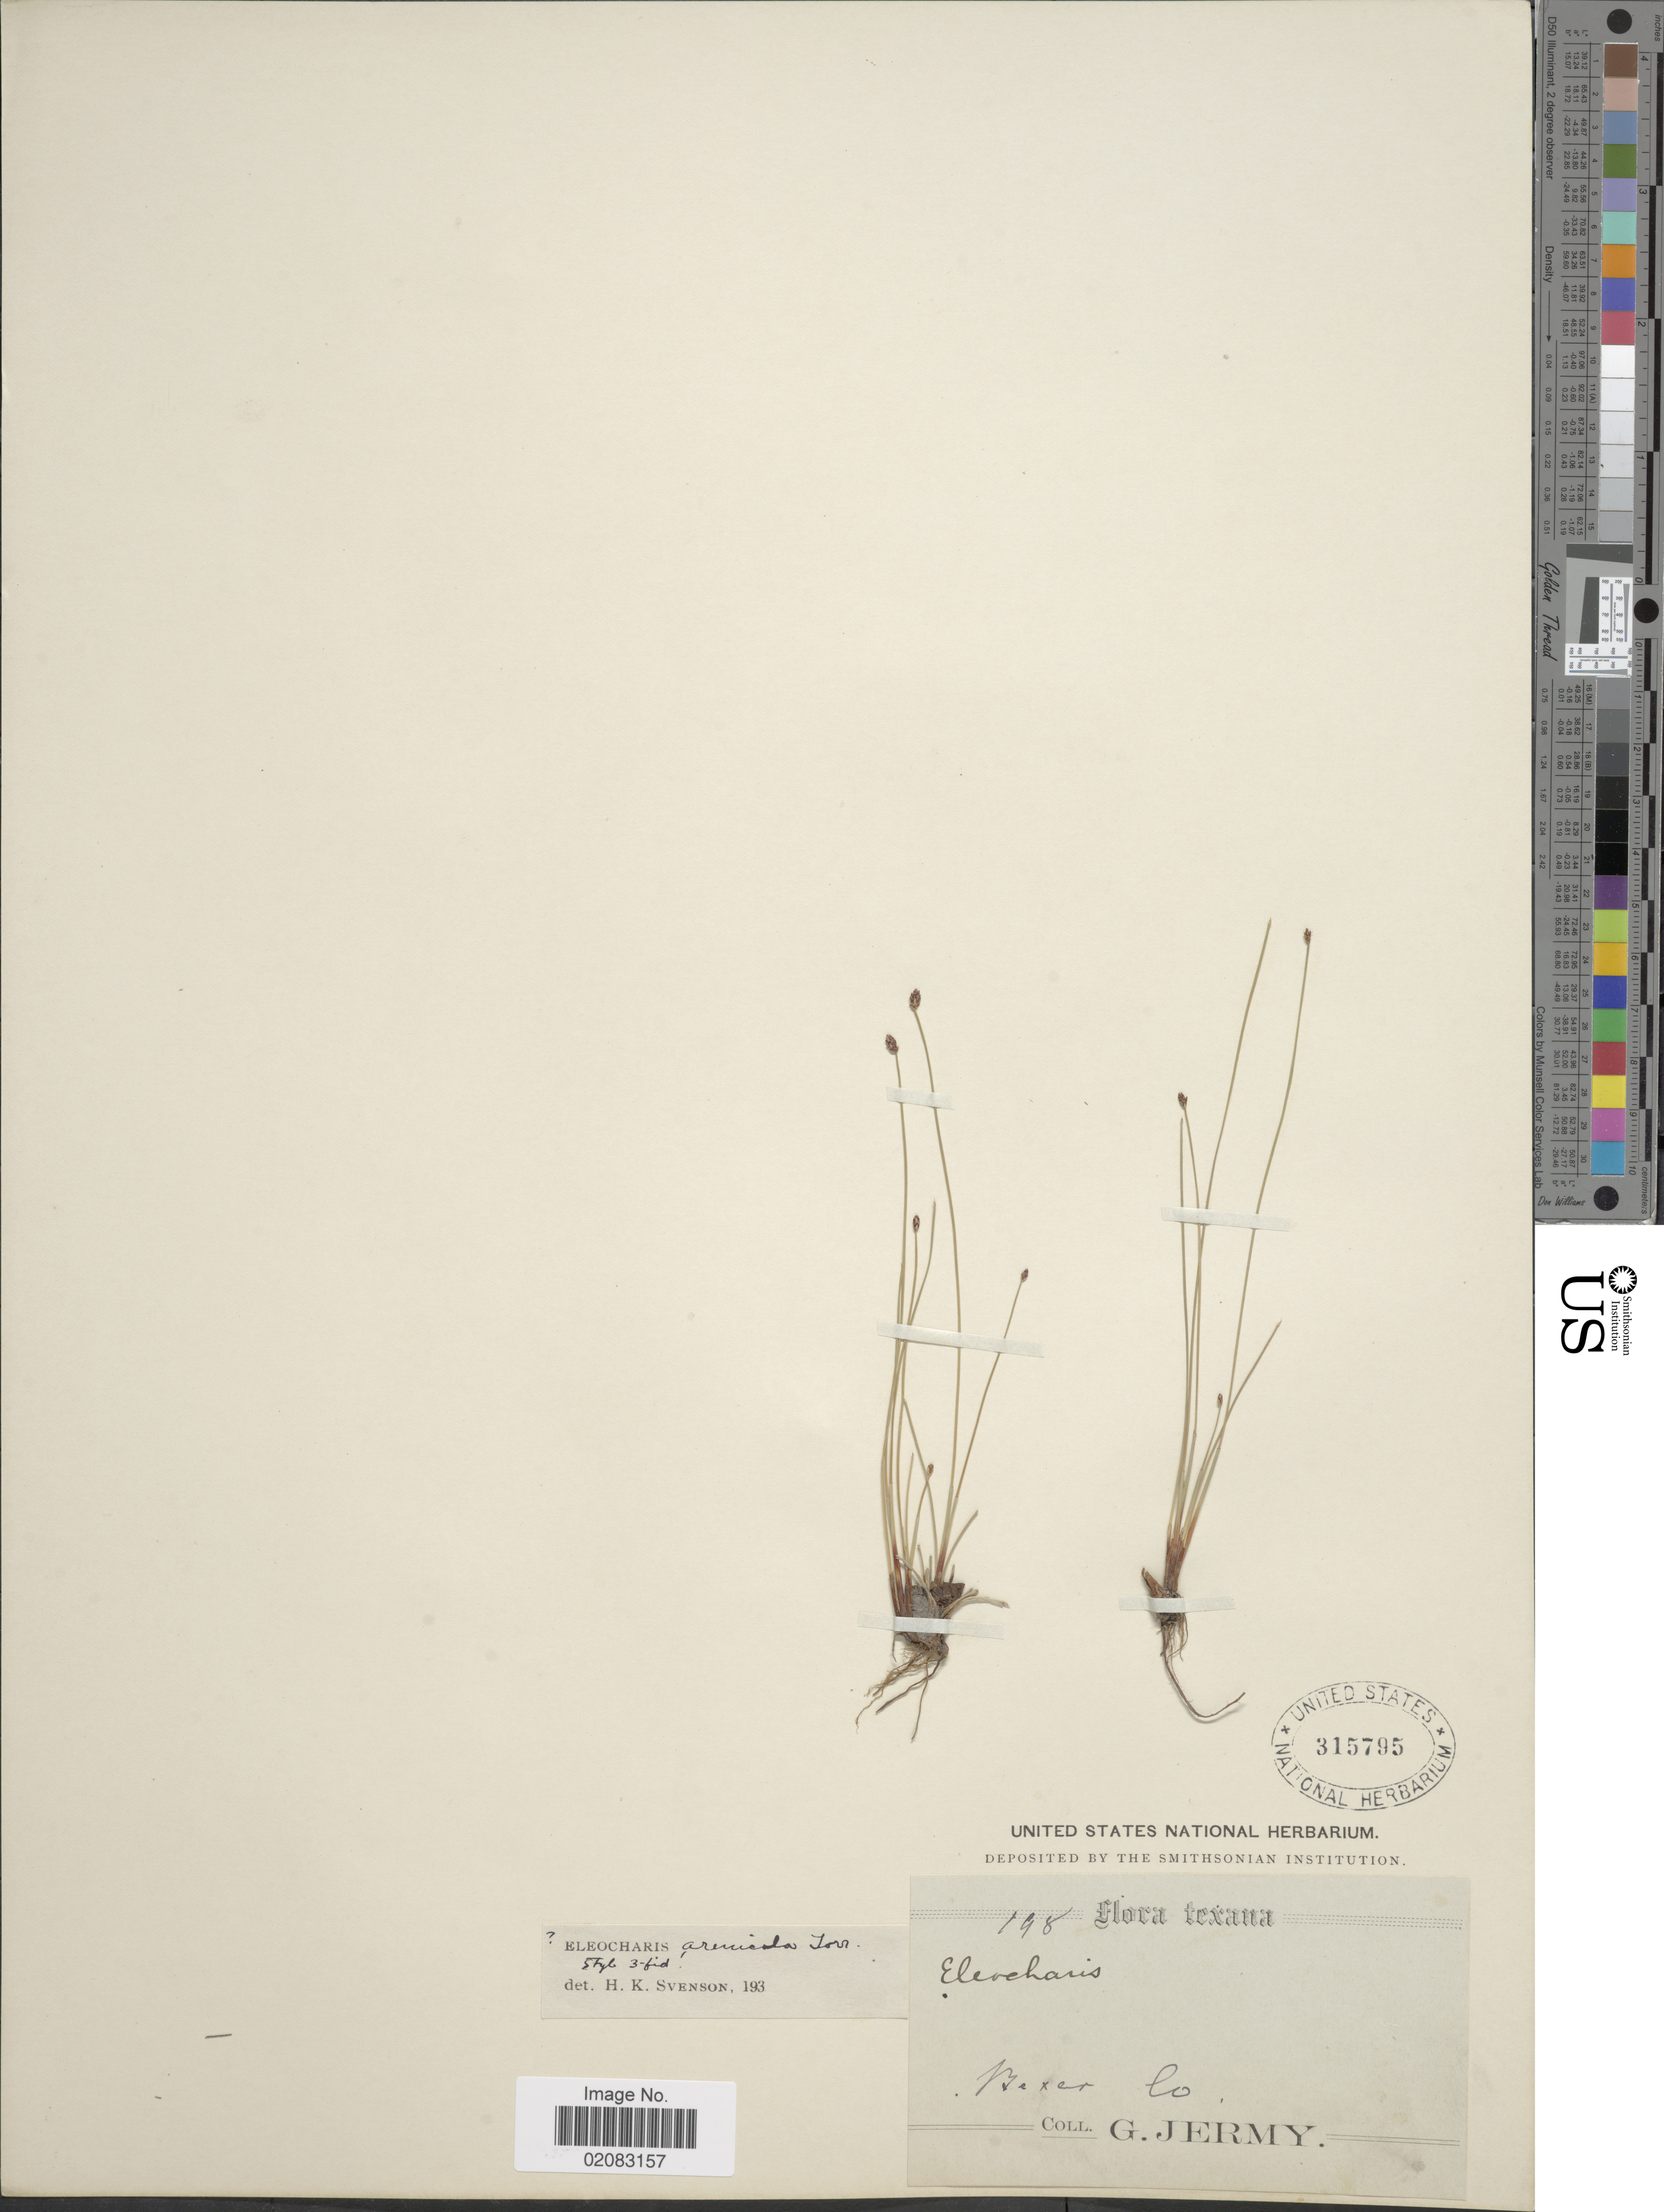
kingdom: Plantae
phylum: Tracheophyta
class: Liliopsida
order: Poales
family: Cyperaceae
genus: Eleocharis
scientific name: Eleocharis montevidensis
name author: Kunth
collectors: G. Jermy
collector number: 198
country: United States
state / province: Texas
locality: Bexar Co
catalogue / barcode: US 315795